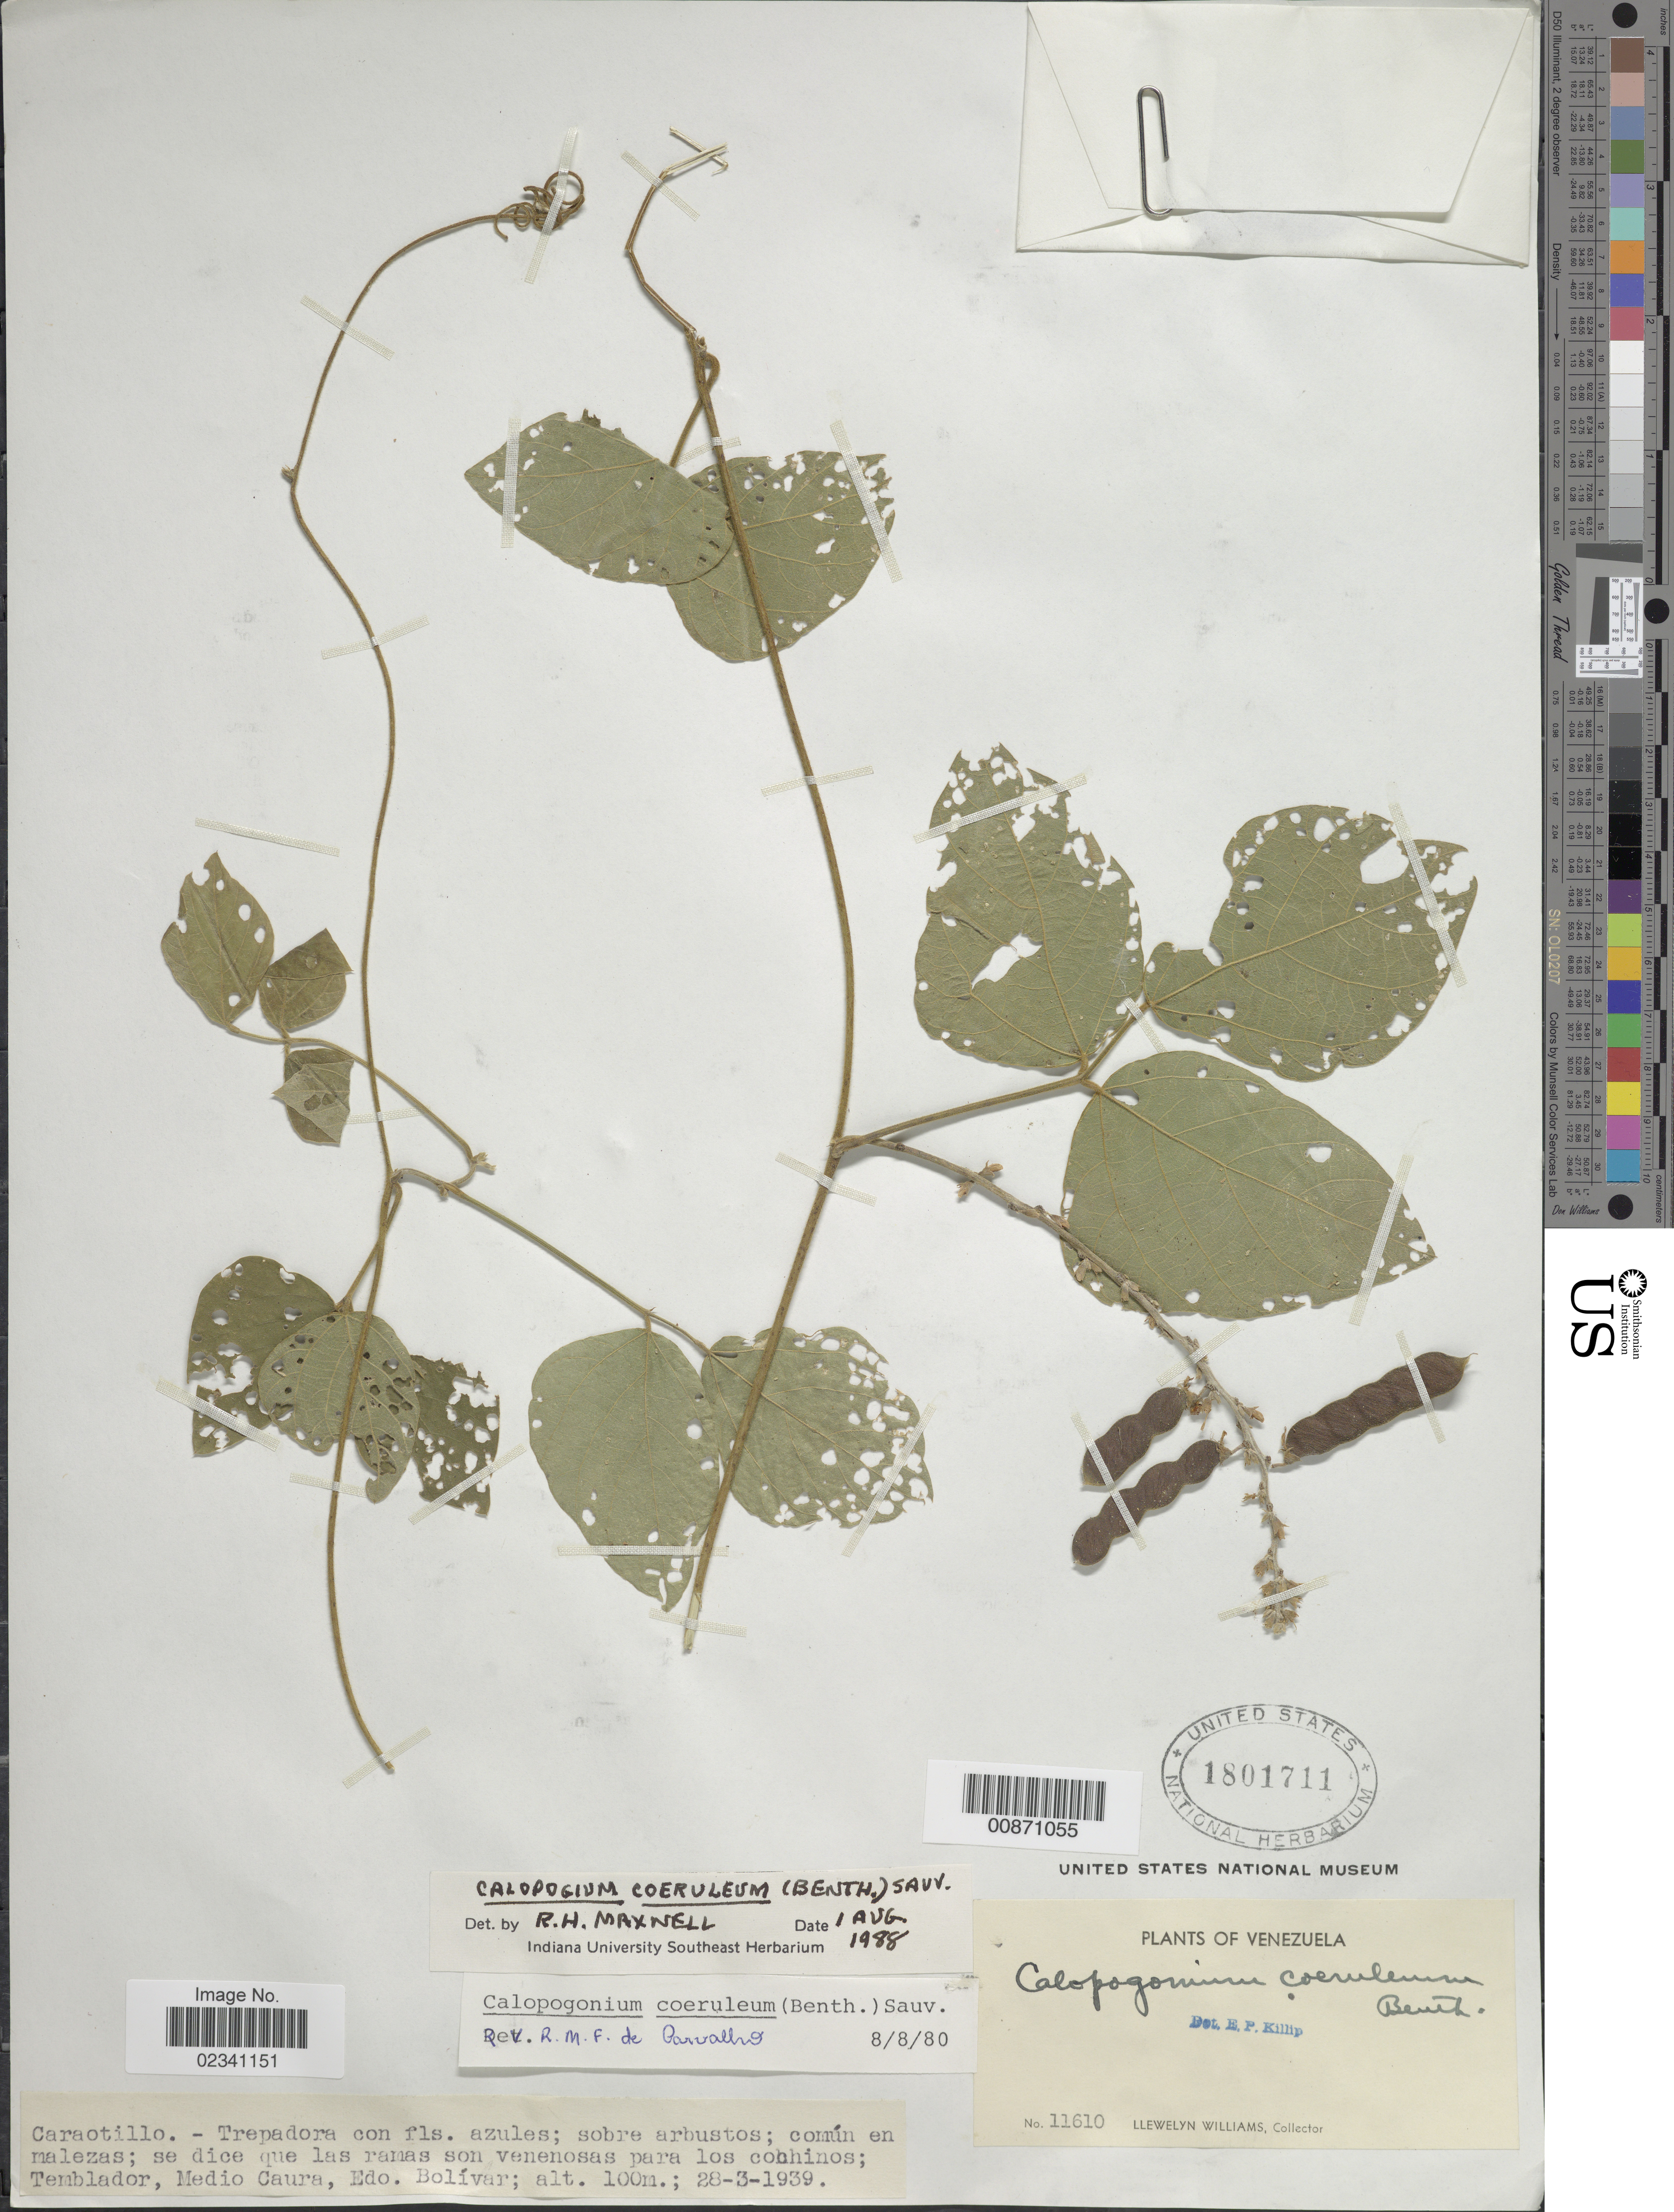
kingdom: Plantae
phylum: Tracheophyta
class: Magnoliopsida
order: Fabales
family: Fabaceae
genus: Calopogonium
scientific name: Calopogonium caeruleum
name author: (Benth.) C. Wright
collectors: Ll. Williams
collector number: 11610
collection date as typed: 28-Mar-39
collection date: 1939-03-28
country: Venezuela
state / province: Bolívar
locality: Temblador, Medio Caura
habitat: Malezas; sobre arbustos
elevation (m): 100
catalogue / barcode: US 1801711